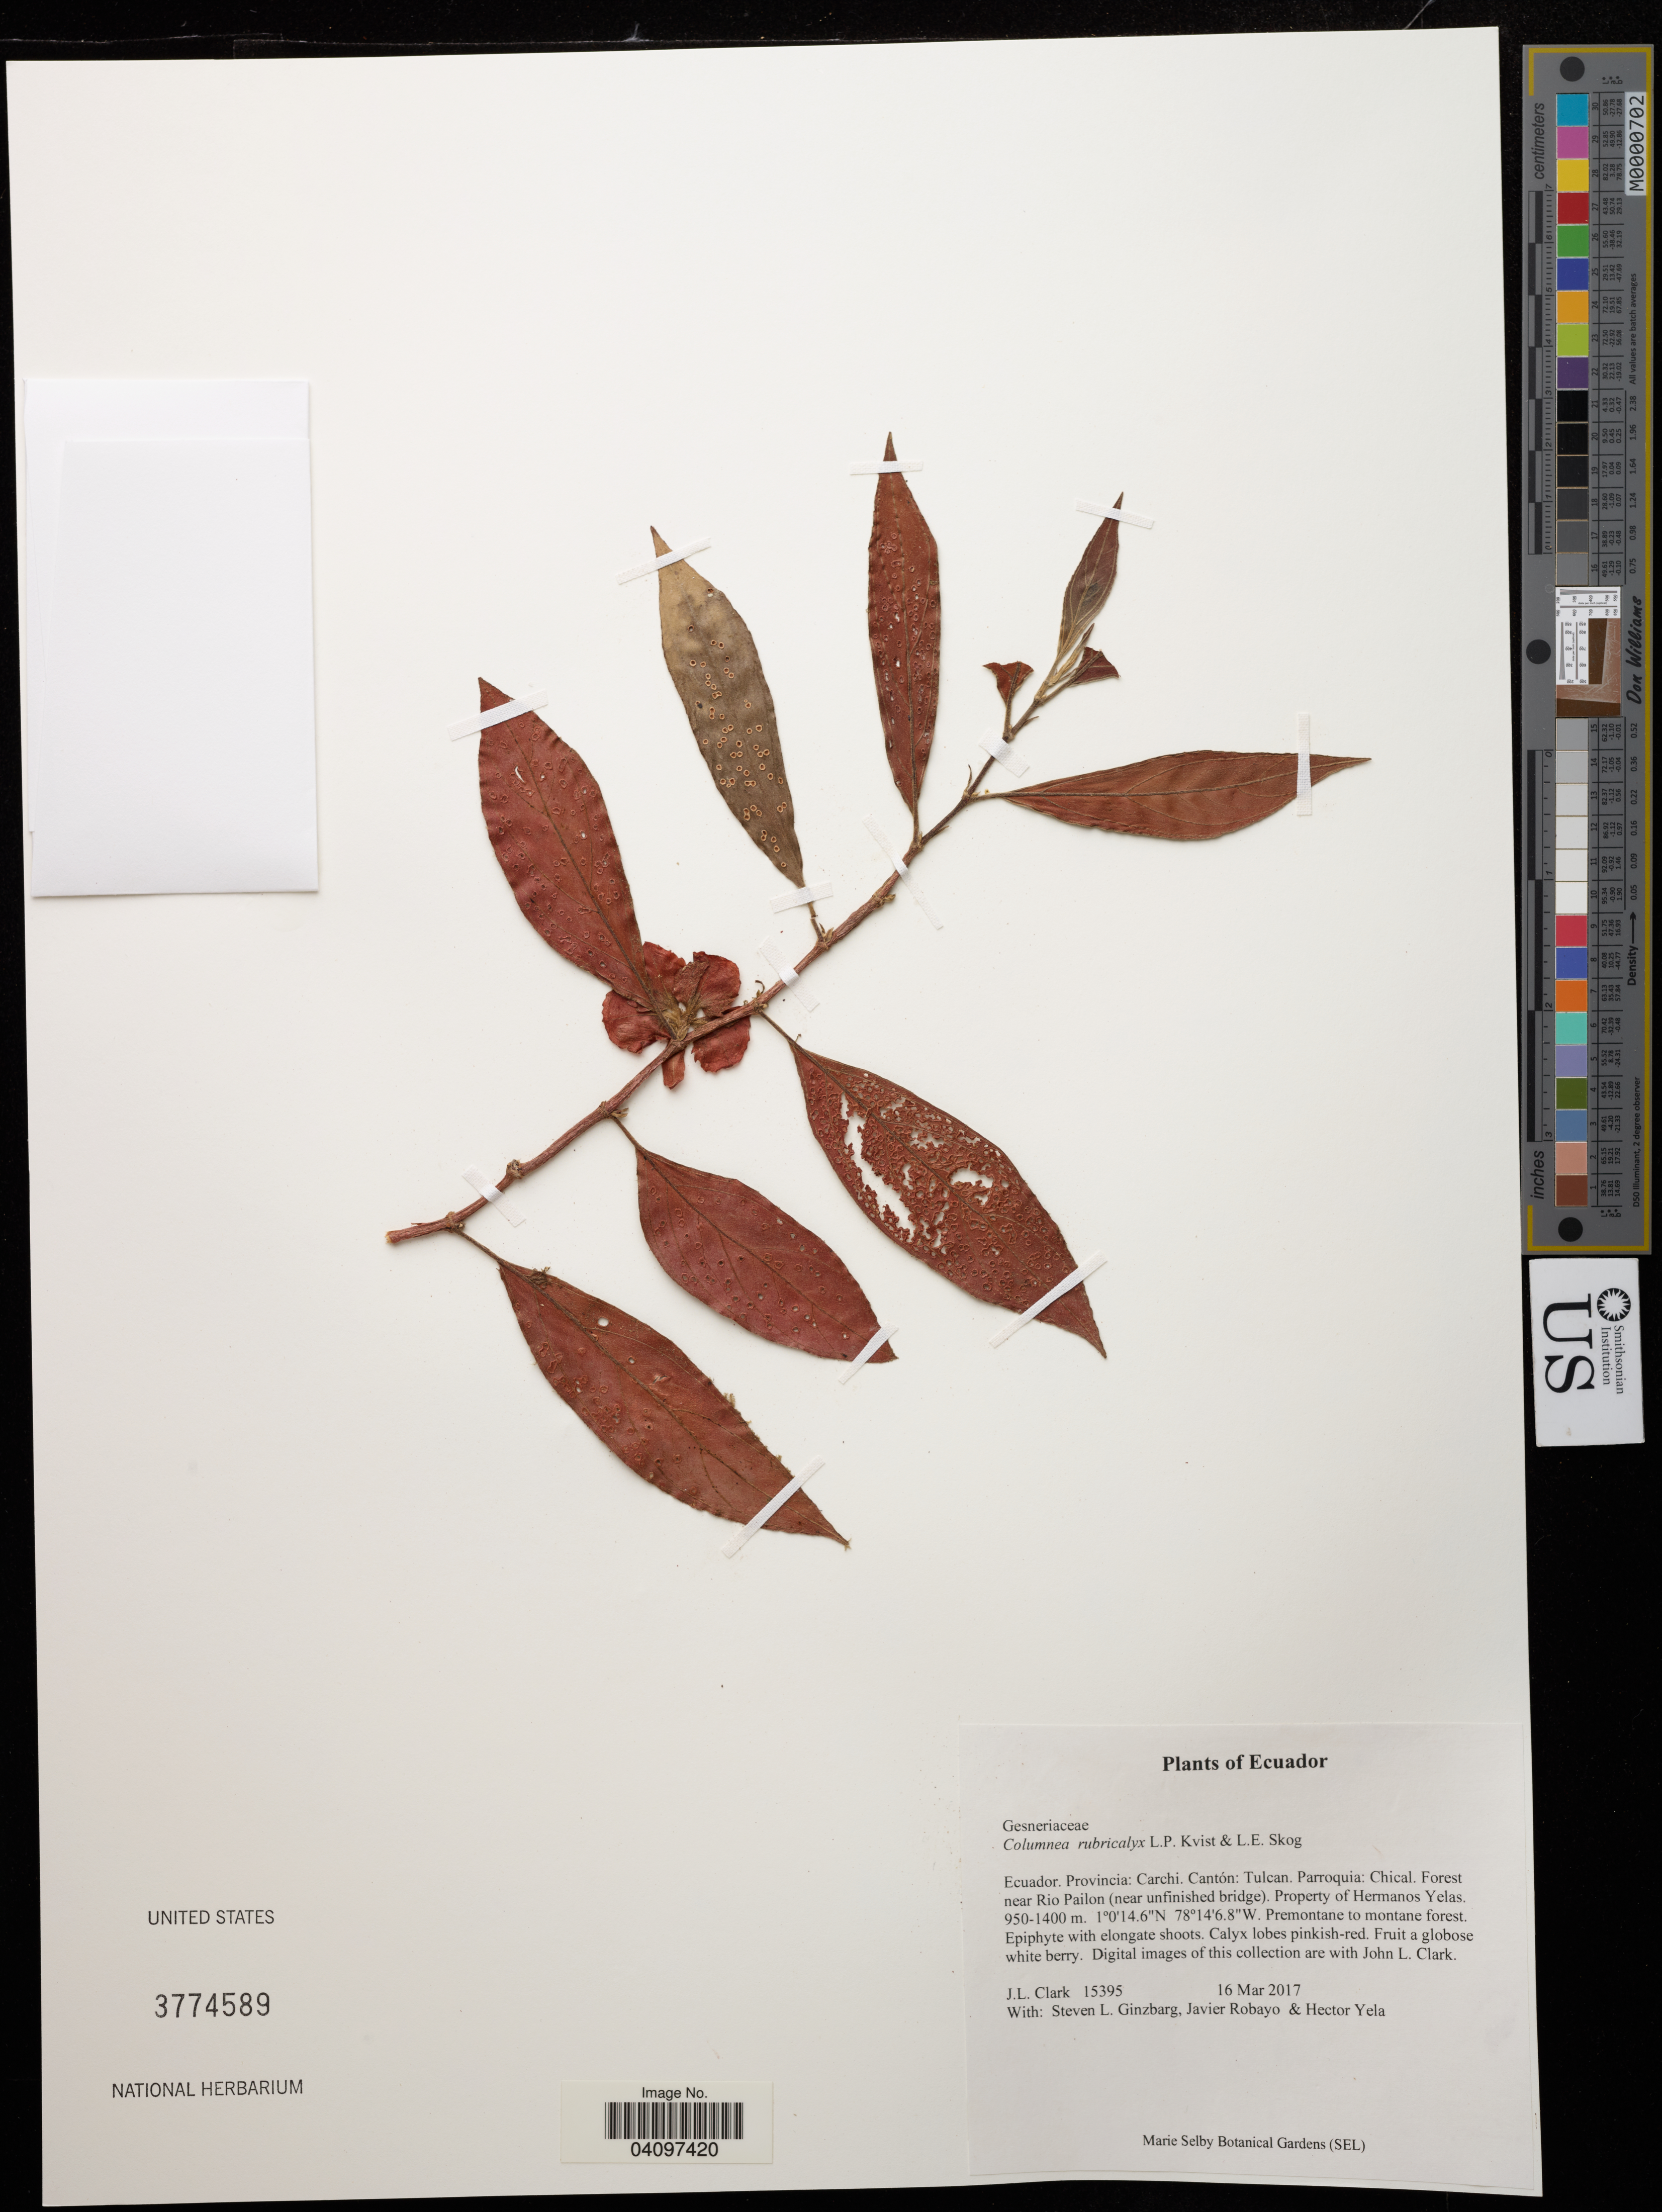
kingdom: Plantae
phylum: Tracheophyta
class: Magnoliopsida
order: Lamiales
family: Gesneriaceae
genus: Columnea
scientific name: Columnea rubricalyx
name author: L.P. Kvist & L.E. Skog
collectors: J. Clark, S. Ginzbarg & J. Robayo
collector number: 15395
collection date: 2017-03-16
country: Ecuador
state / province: Carchi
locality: Cantón: Tulcan. Parroquia: Chical. Forest near Rio Pailon (near unfinished bridge). Property of Hermanos Yelas.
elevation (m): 950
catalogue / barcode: US 3774589